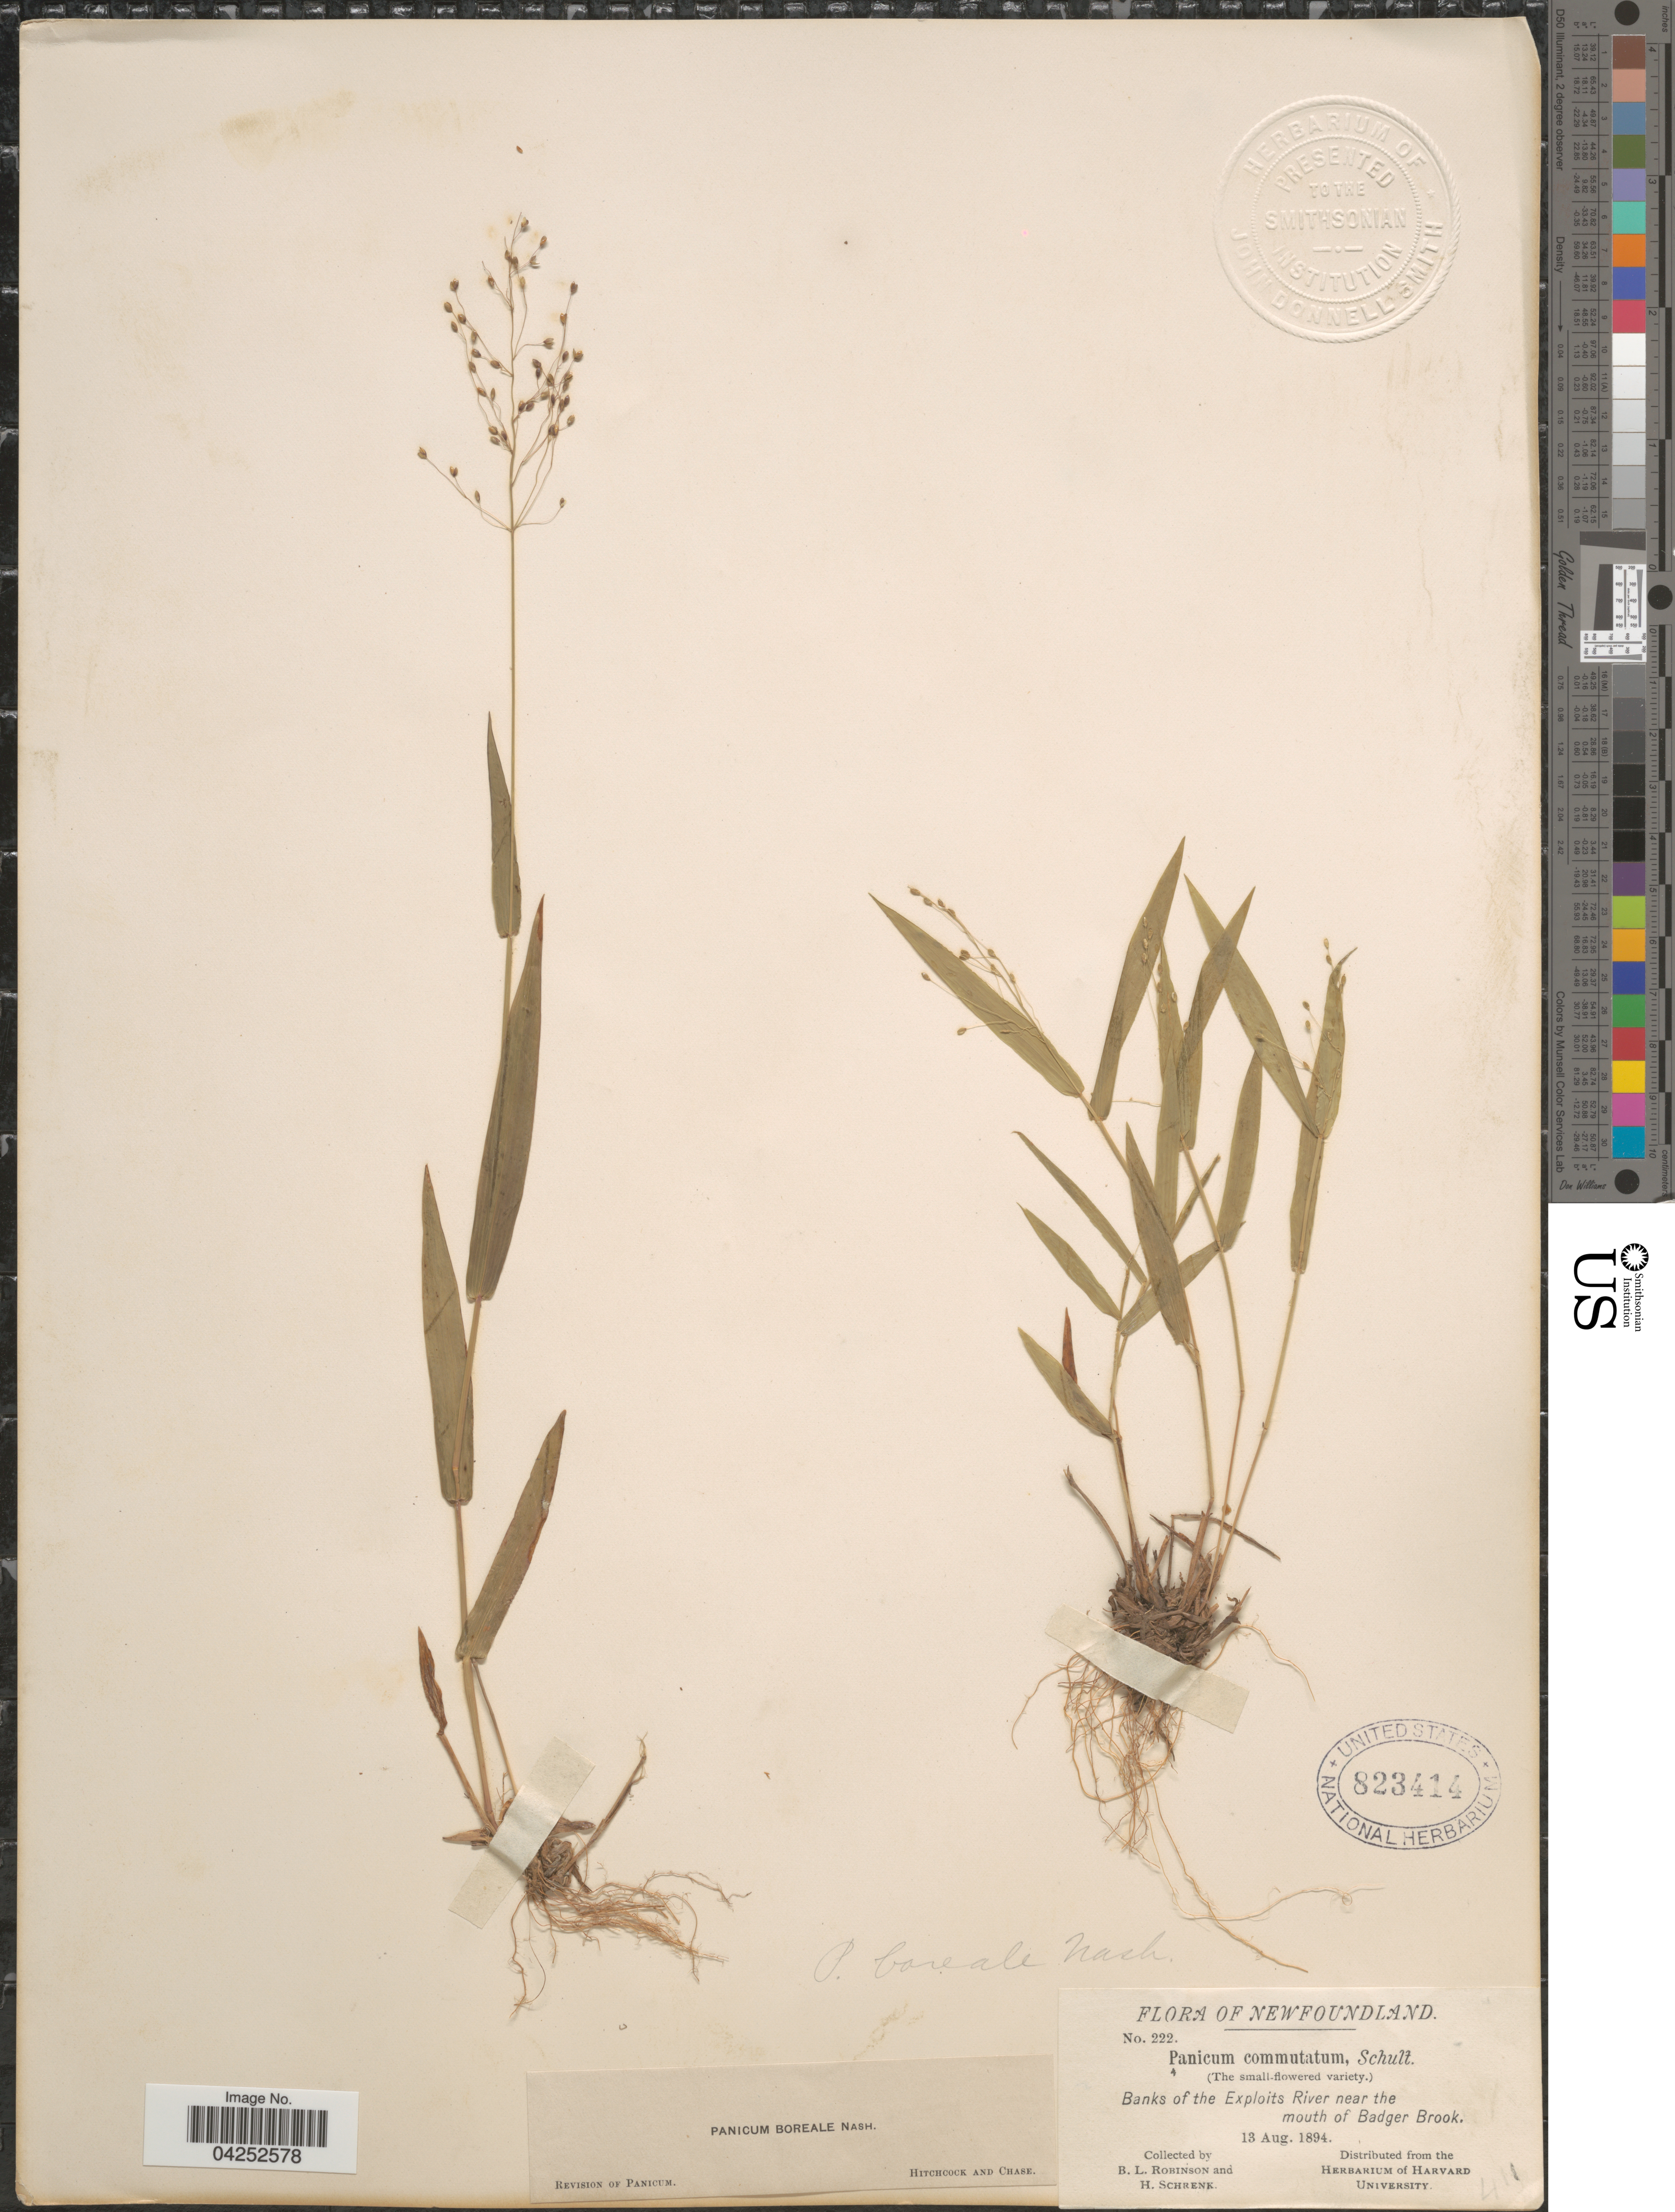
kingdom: Plantae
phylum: Tracheophyta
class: Liliopsida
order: Poales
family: Poaceae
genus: Dichanthelium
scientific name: Dichanthelium boreale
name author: (Nash) Freckmann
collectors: B. L. Robinson & H. Schrenk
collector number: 222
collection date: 1894-08-13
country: Canada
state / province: Newfoundland and Labrador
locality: Banks of the Exploits River near the mouth of Badger Brook.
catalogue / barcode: US 823414